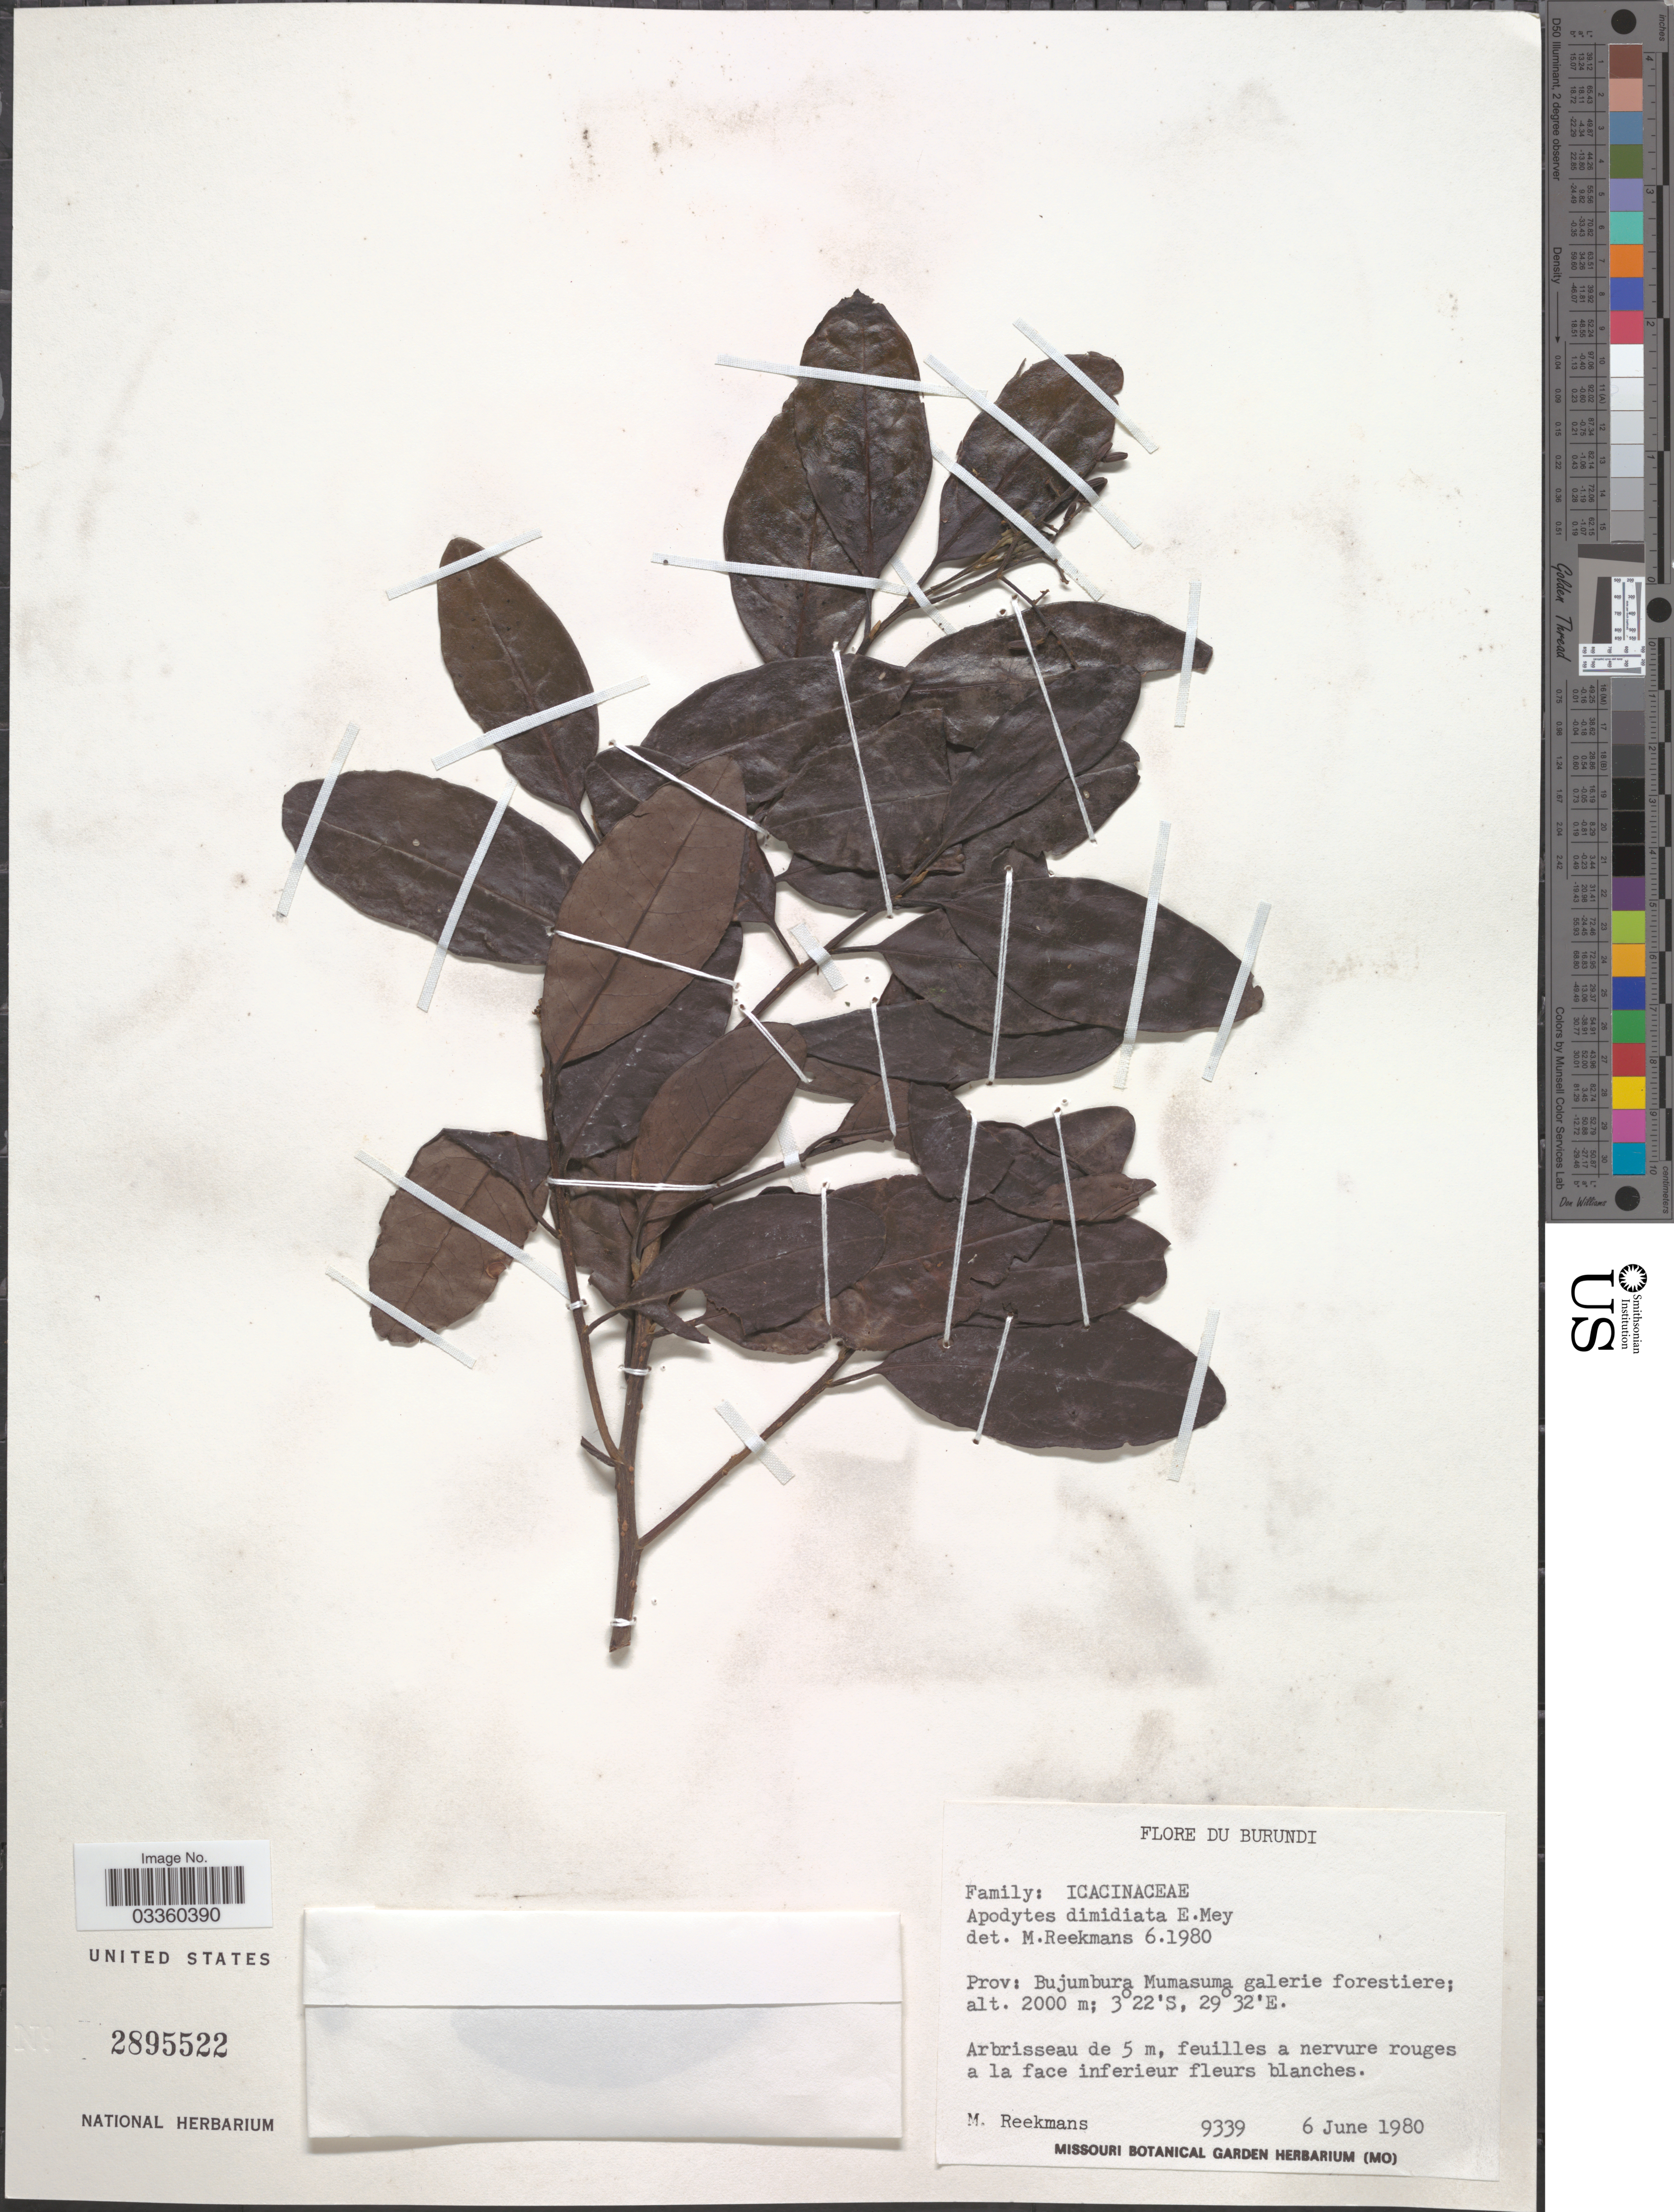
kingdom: Plantae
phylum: Tracheophyta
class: Magnoliopsida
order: Metteniusales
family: Metteniusaceae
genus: Apodytes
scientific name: Apodytes dimidiata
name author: E. Mey. ex Arn.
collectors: M. Reekmans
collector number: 9339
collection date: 1980-06-06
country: Burundi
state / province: Bujumura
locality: Prov: Bujumbura Mumasuma galerie forestiere.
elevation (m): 2000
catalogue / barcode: US 2895522